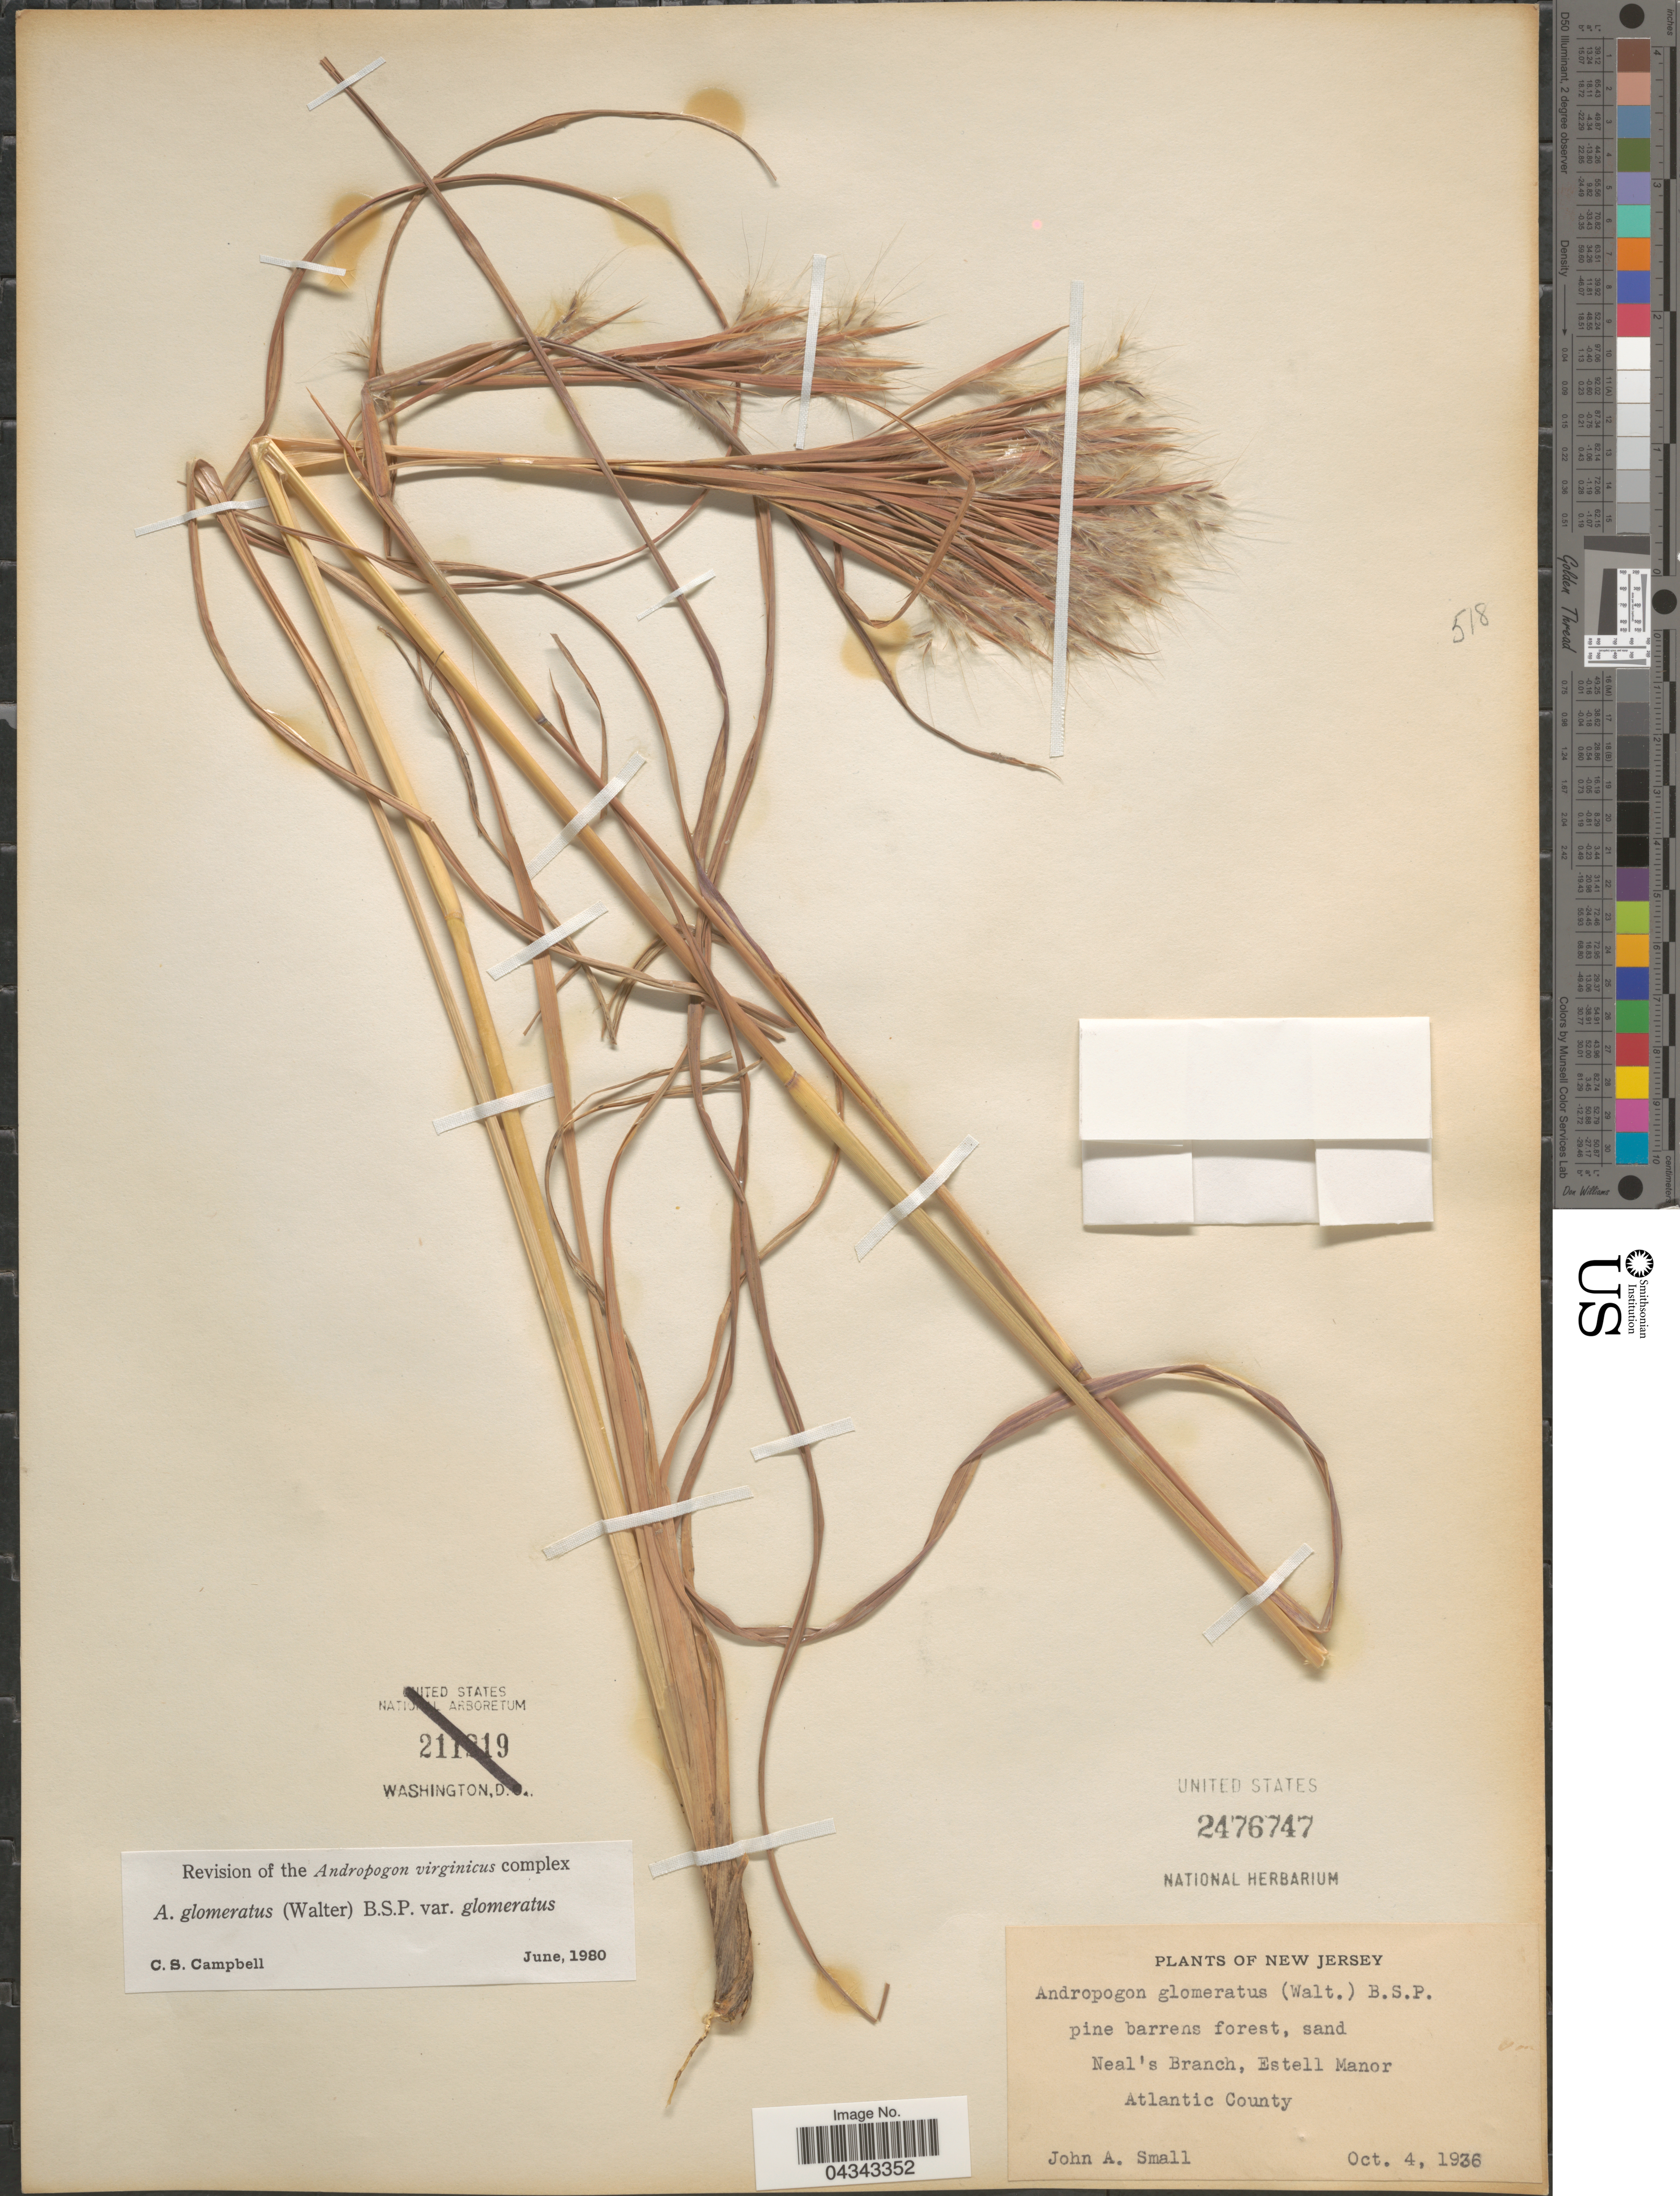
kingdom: Plantae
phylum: Tracheophyta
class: Liliopsida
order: Poales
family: Poaceae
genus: Andropogon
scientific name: Andropogon glomeratus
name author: (Walter) Britton, Stearns & Poggenb.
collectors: J. Small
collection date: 1936-10-04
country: United States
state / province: New Jersey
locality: Pine barrens forest, sand. Neal's Branch, Estell Manor. Atlantic County.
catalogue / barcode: US 2476747